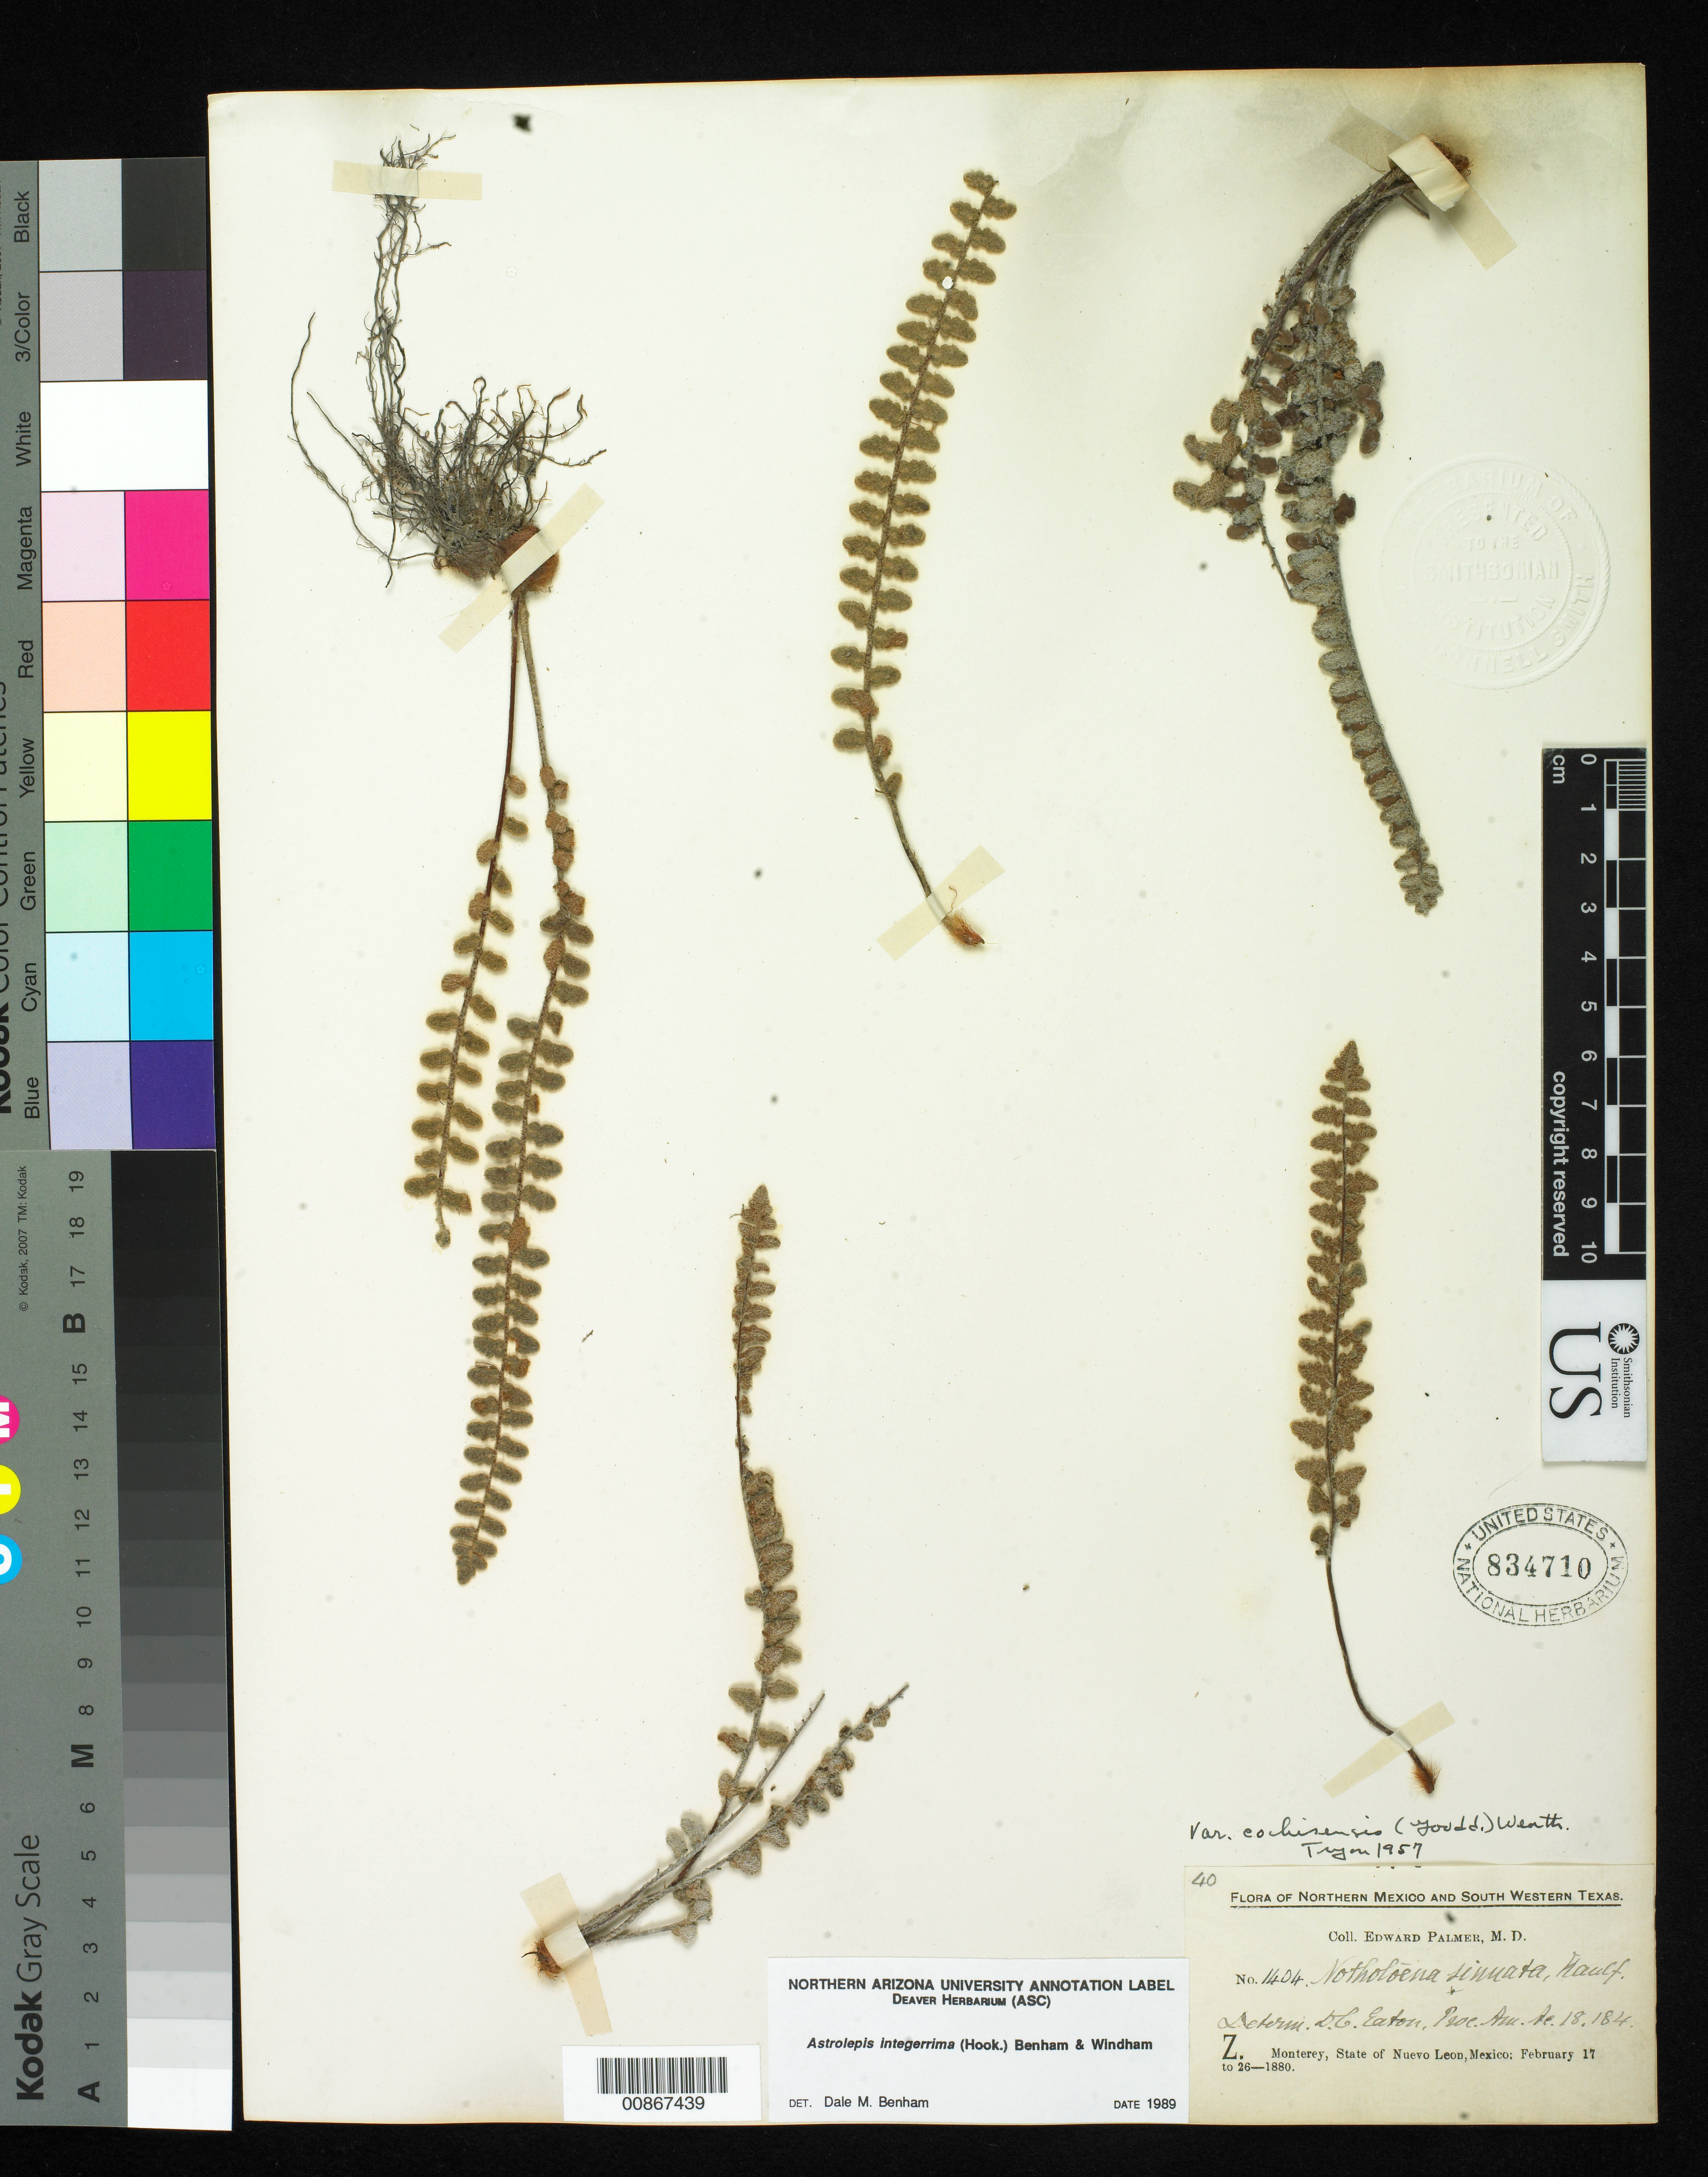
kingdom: Plantae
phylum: Tracheophyta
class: Polypodiopsida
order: Polypodiales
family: Pteridaceae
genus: Astrolepis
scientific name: Astrolepis integerrima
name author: (Hook.) D.M. Benham & Windham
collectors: E. Palmer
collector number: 1404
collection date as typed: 17 Feb 1880 to 26 Feb 1880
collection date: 1880-02-17/1880-02-26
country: Mexico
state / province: Nuevo León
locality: Z. Monterrey, Nuevo León.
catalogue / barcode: US 834710